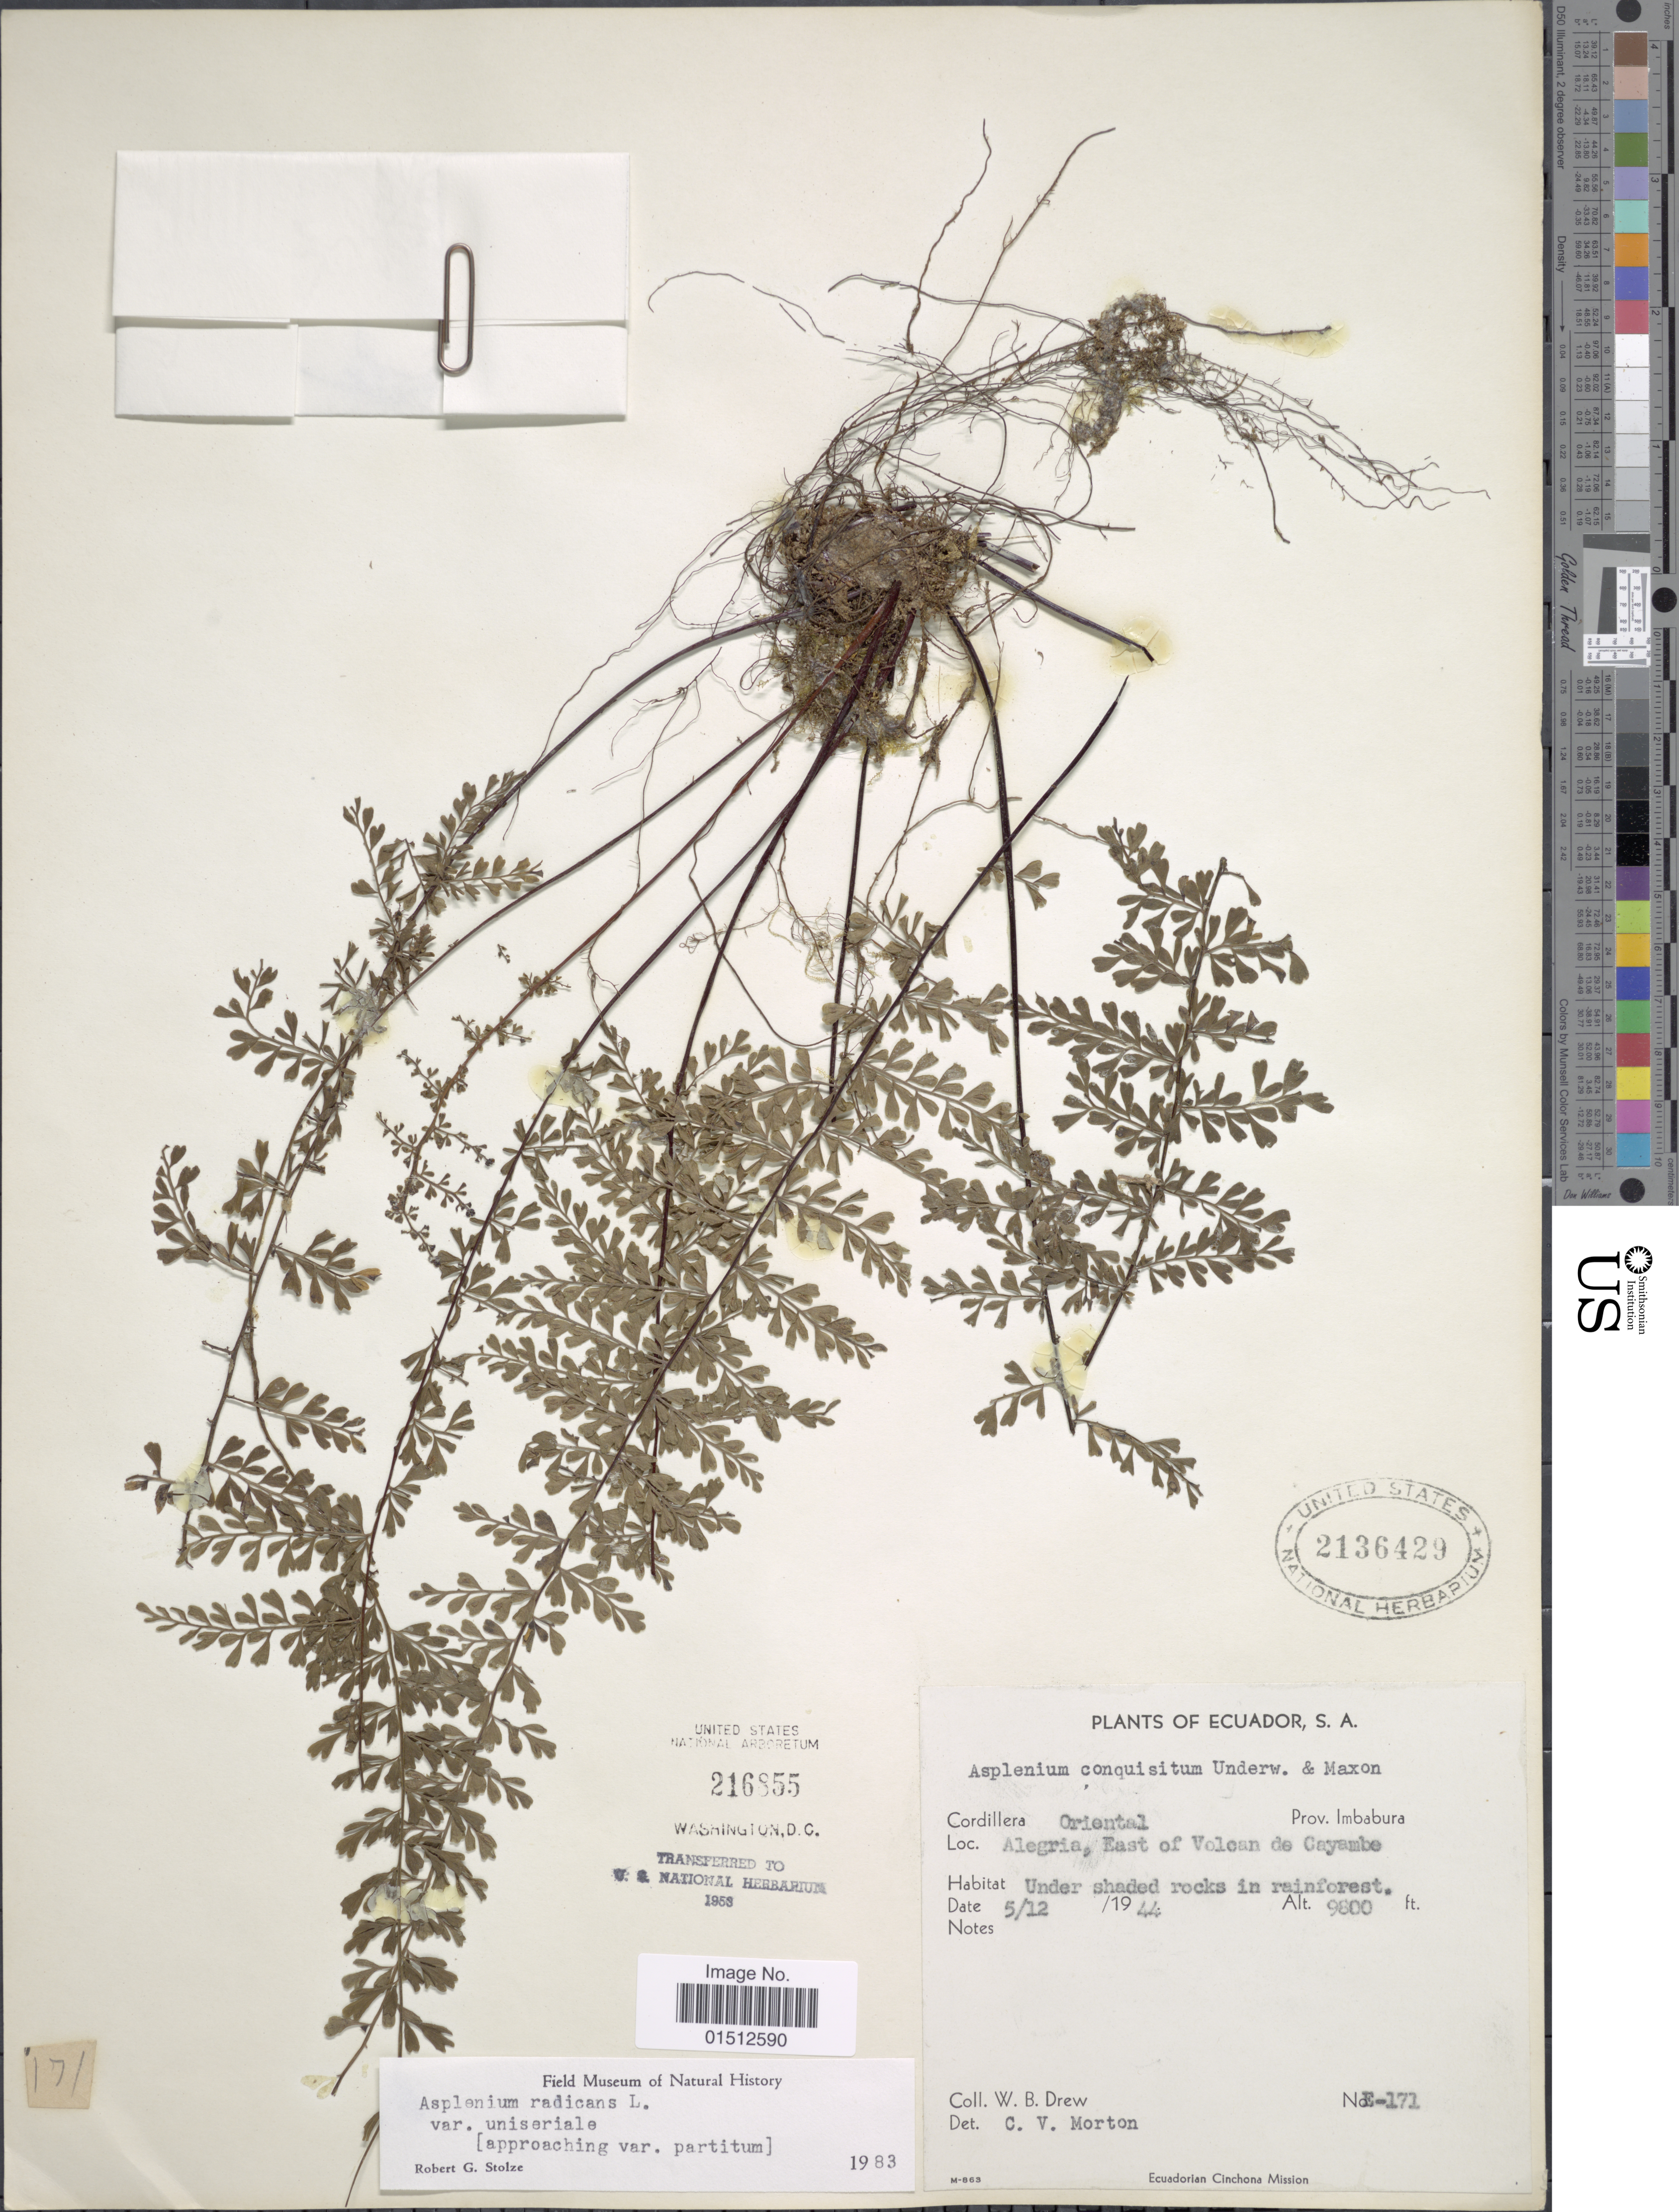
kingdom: Plantae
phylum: Tracheophyta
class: Polypodiopsida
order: Polypodiales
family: Aspleniaceae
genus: Asplenium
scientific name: Asplenium radicans var. uniserale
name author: (Raddi) L.D. Gómez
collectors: W. B. Drew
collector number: E-171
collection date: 1944-12-05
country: Ecuador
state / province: Imbabura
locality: Cordillera Oriental, Prov. Imbabura. Alegria, East of Volcan de Cayambe.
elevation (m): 2987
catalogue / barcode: US 2136429